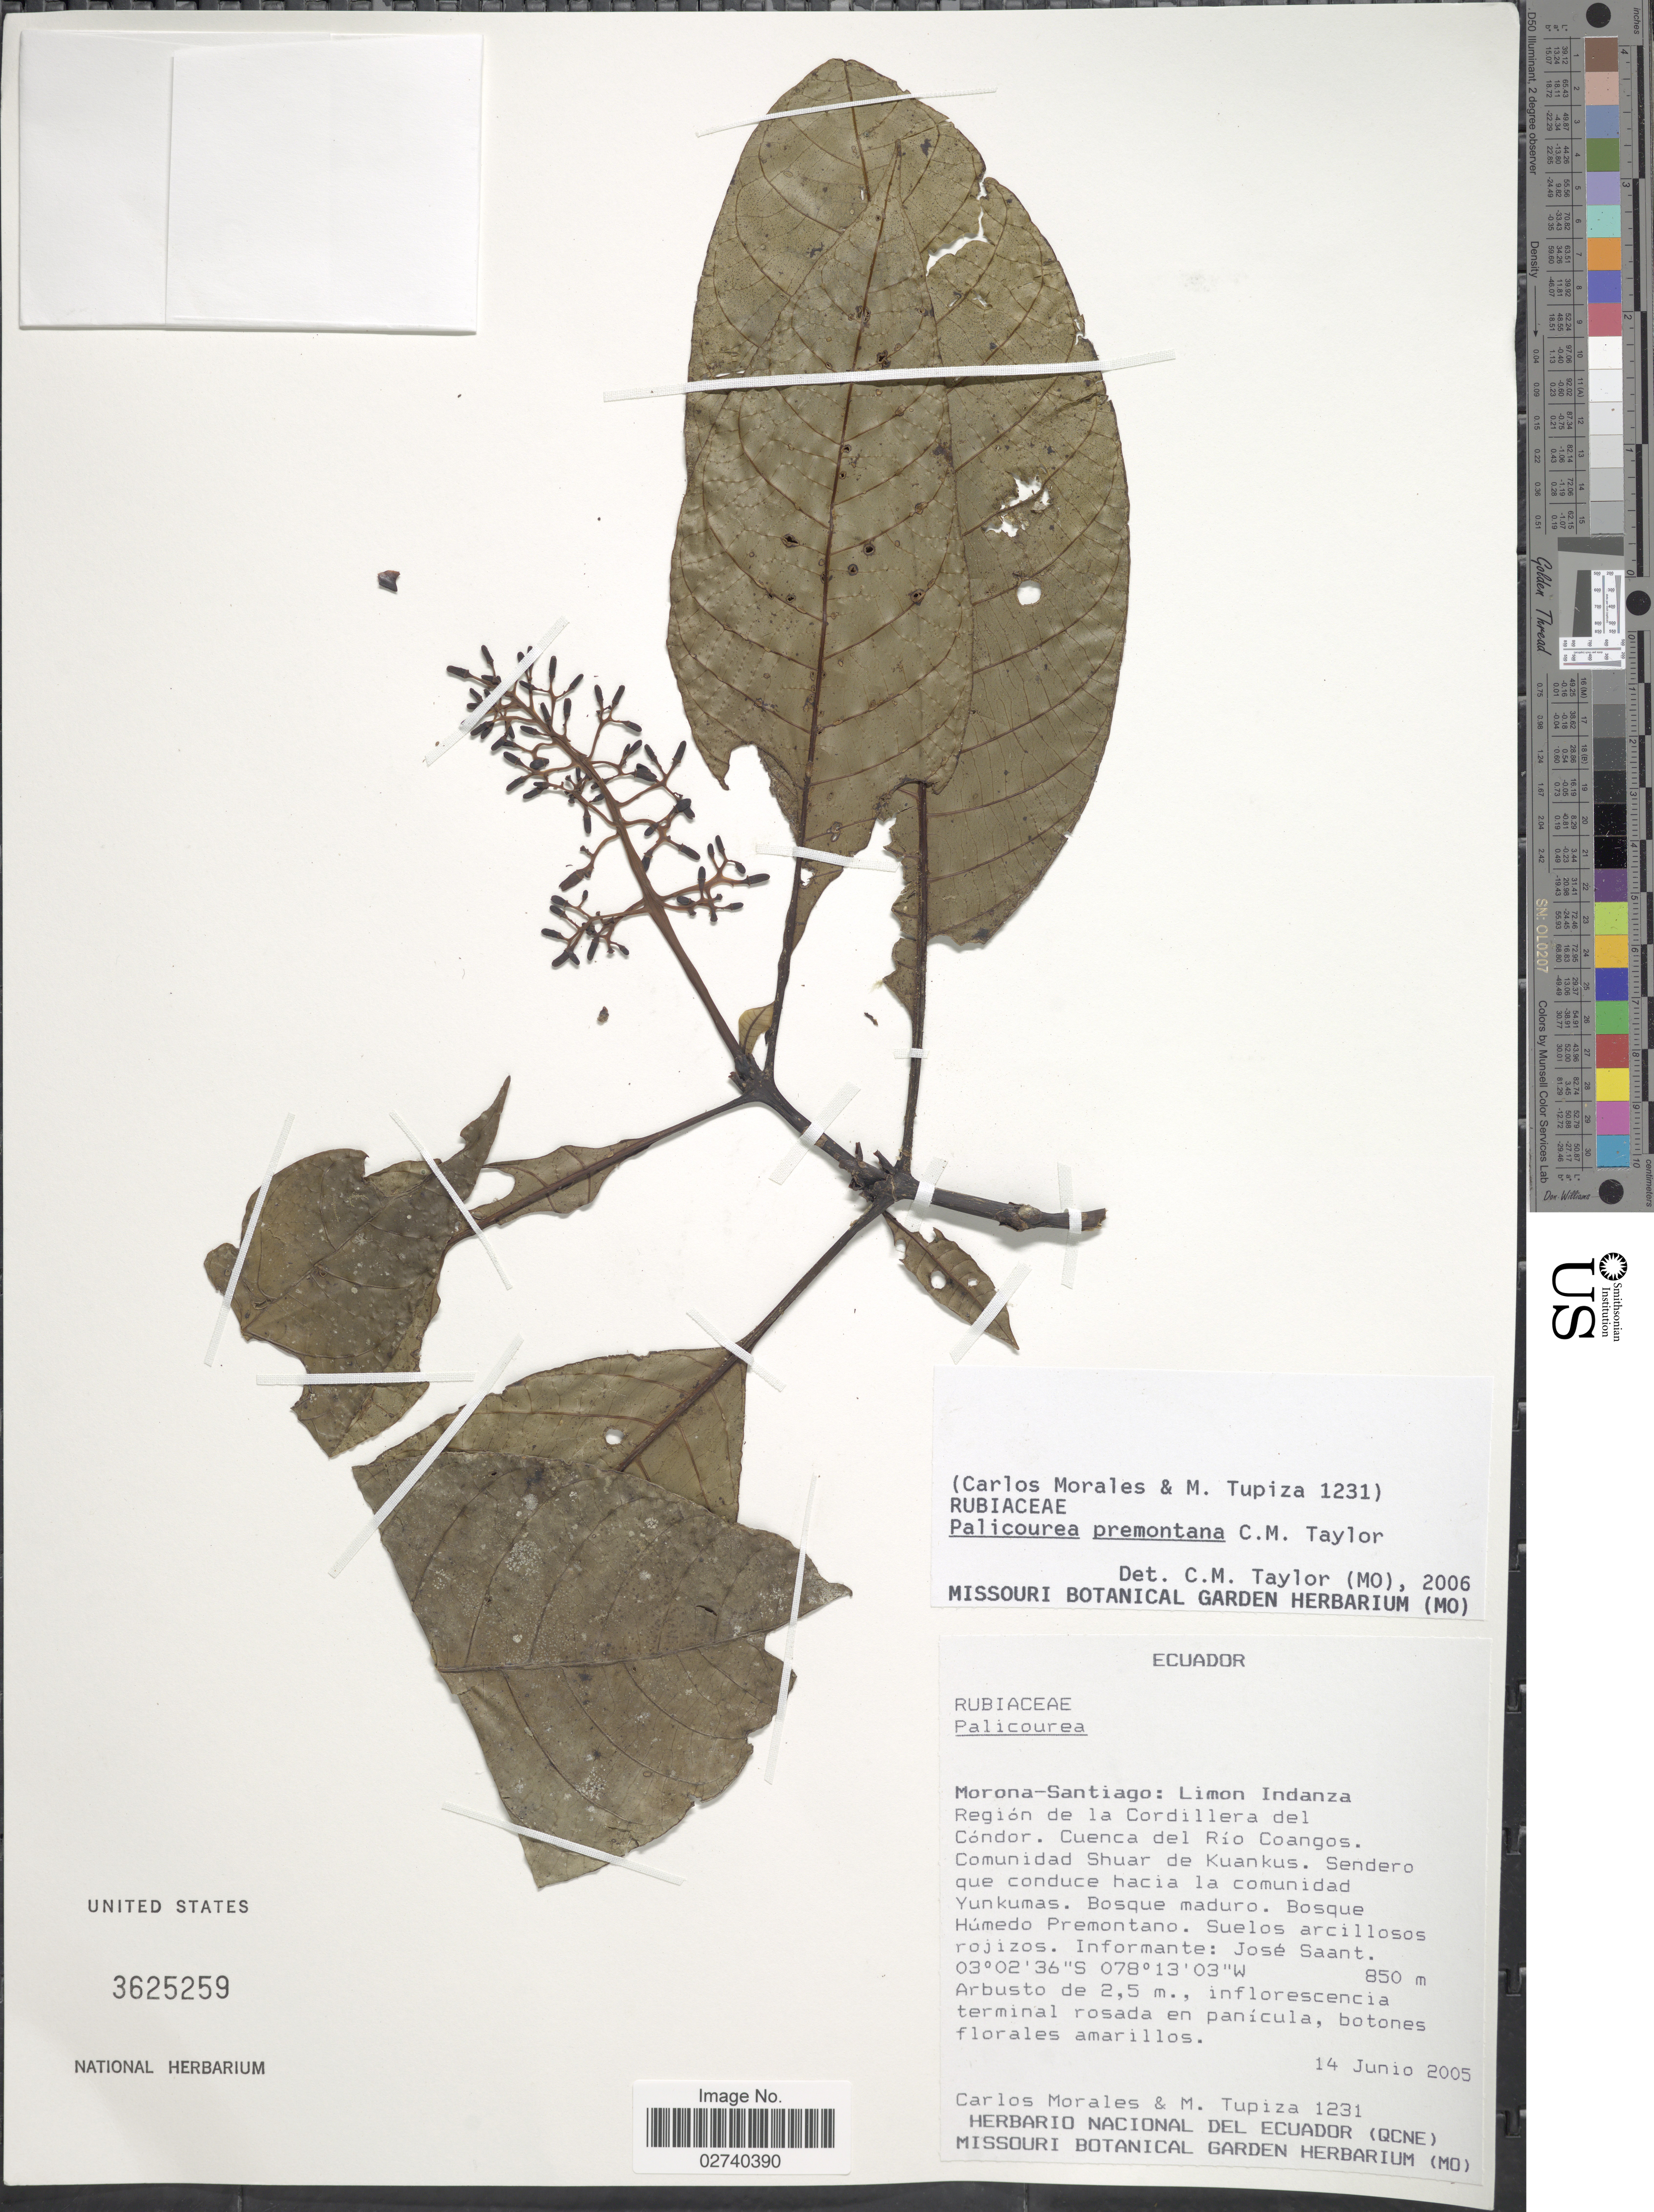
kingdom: Plantae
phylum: Tracheophyta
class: Magnoliopsida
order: Gentianales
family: Rubiaceae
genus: Palicourea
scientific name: Palicourea premontana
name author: C.M. Taylor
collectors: C. Morales & M. Tupiza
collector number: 1231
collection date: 2005-06-14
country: Ecuador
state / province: Morona-Santiago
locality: Limon Indanza. Region de la Cordillera del Condor. Cuenca del Rio Coangos. Comunidad Shuar de Kuankus. Sendero que conduce hacia la comunidad Yunkumas.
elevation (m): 850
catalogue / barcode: US 3625259